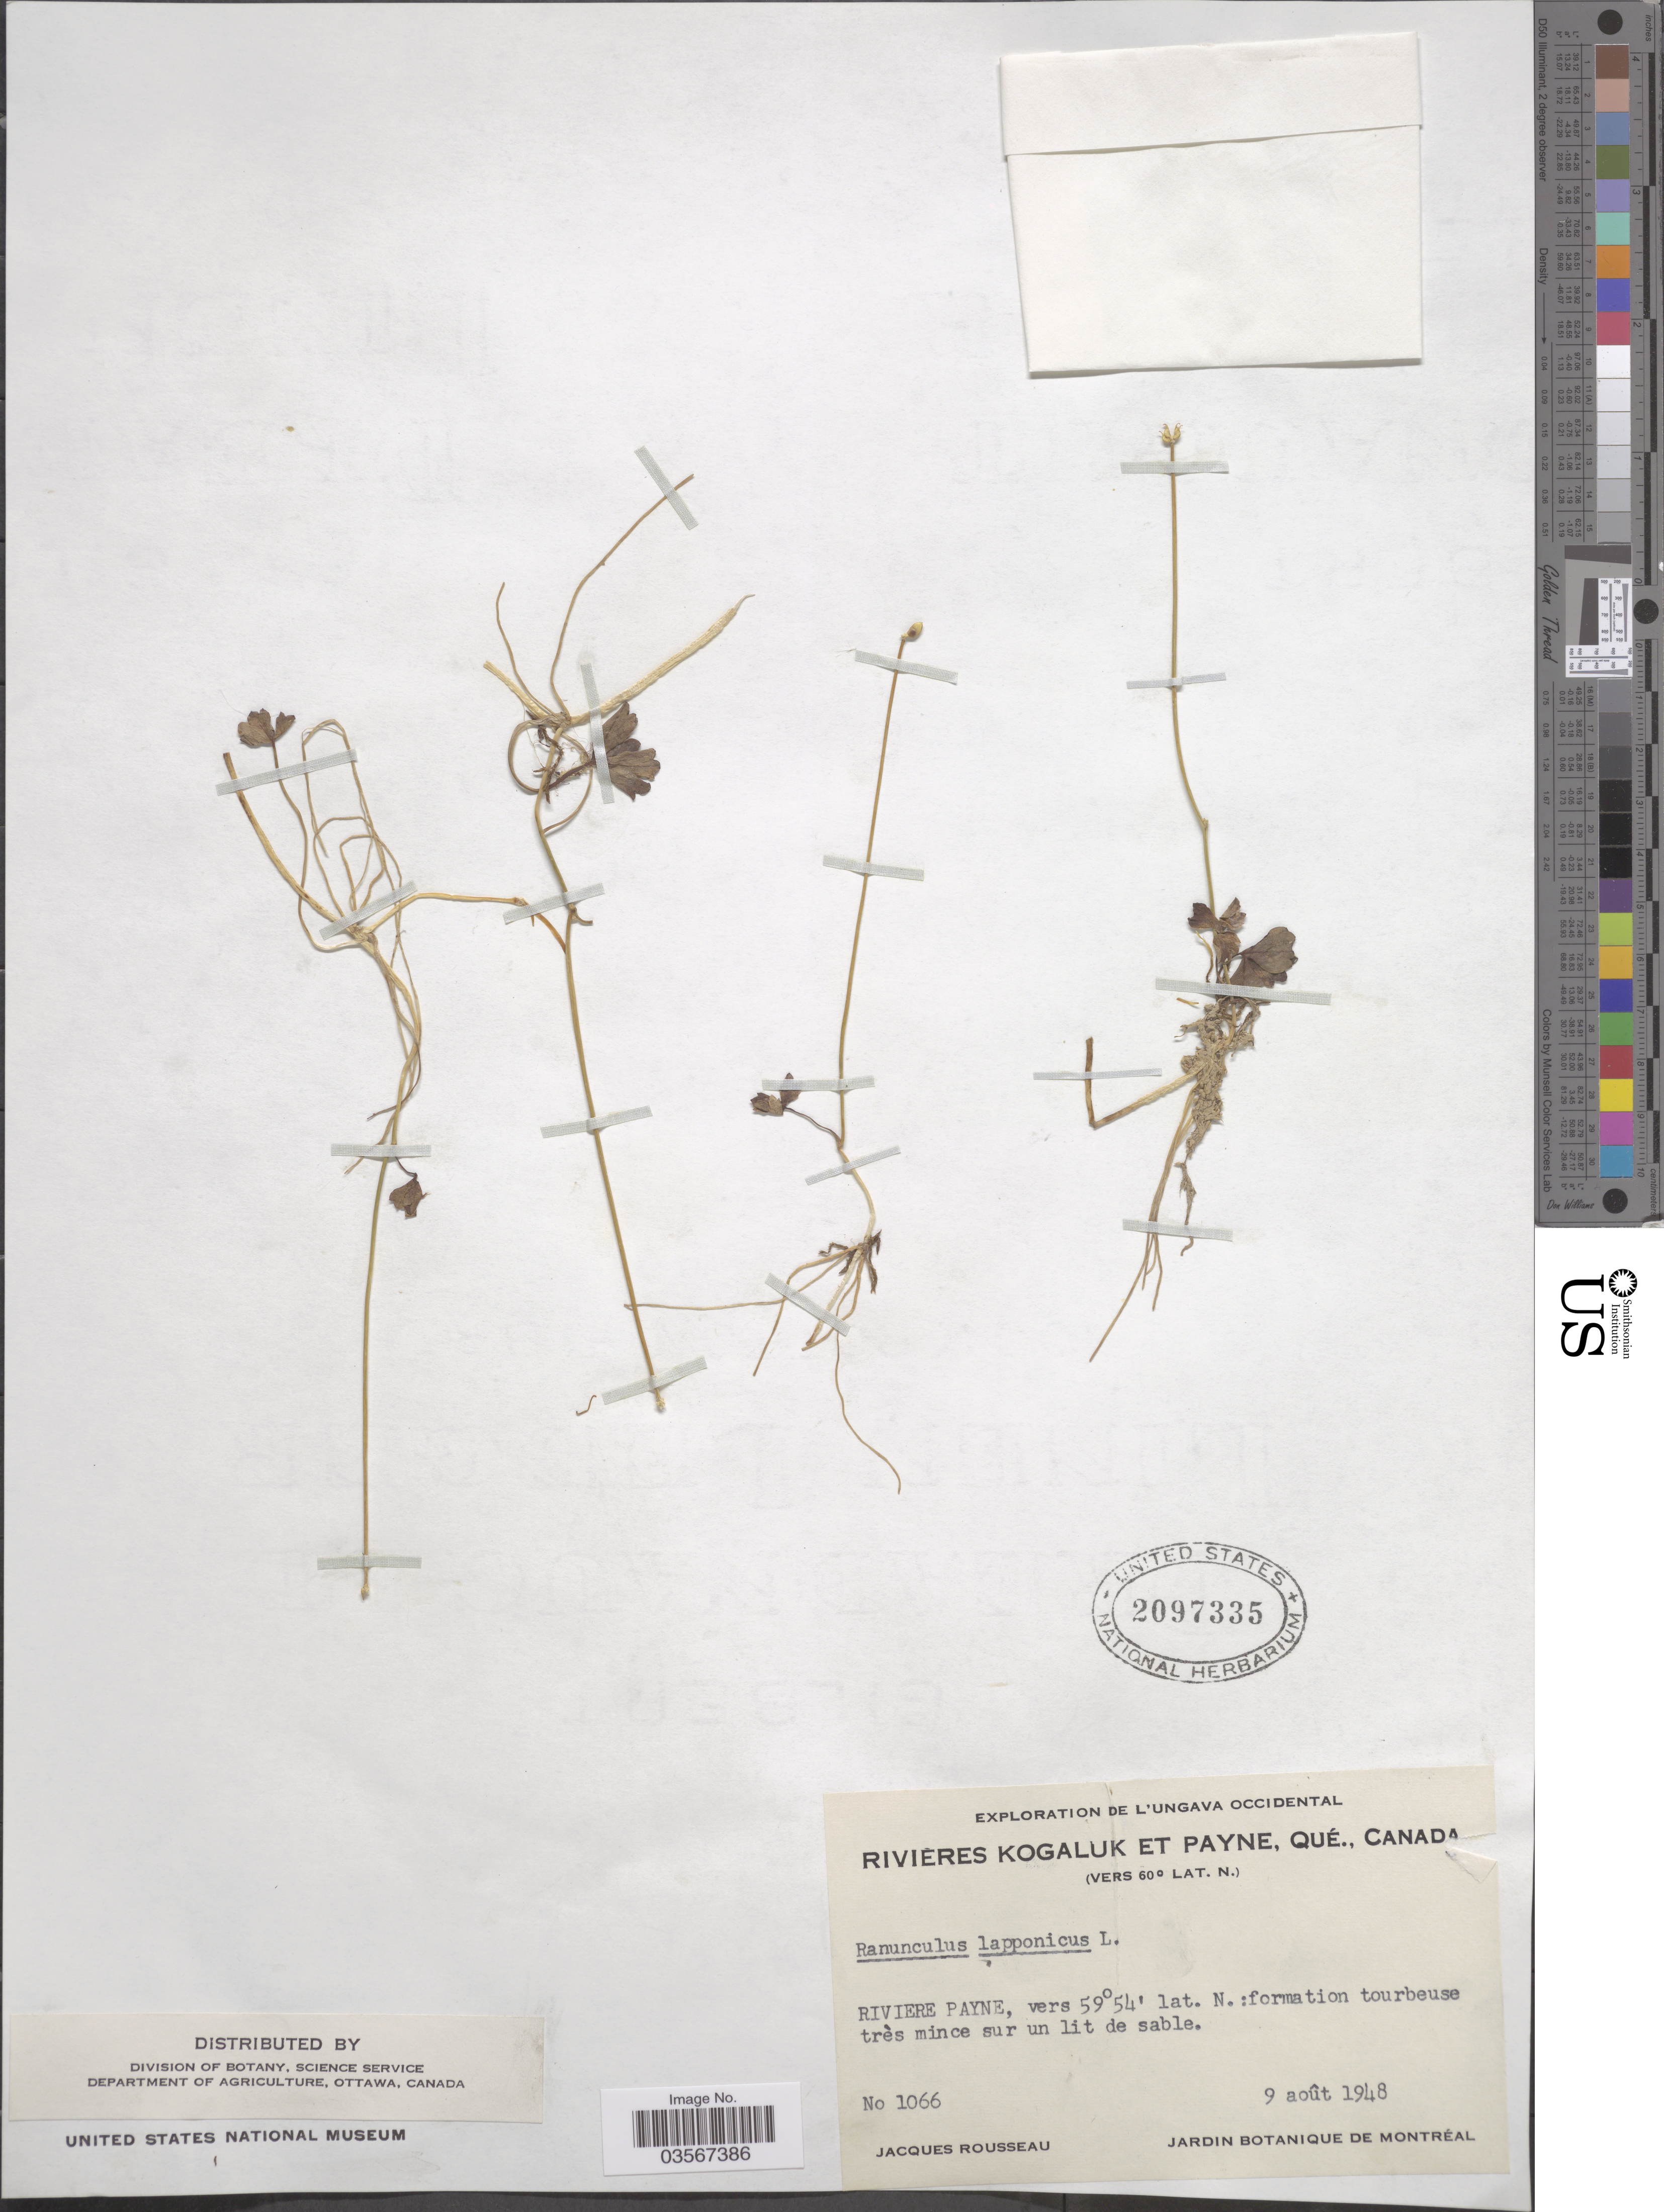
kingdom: Plantae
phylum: Tracheophyta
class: Magnoliopsida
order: Ranunculales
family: Ranunculaceae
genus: Ranunculus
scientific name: Ranunculus lapponicus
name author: L.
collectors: J. Rousseau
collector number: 1066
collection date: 1948-08-09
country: Canada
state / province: Quebec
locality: Rivières Kogaluk et Payne. Riviere Payne.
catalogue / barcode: US 2097335